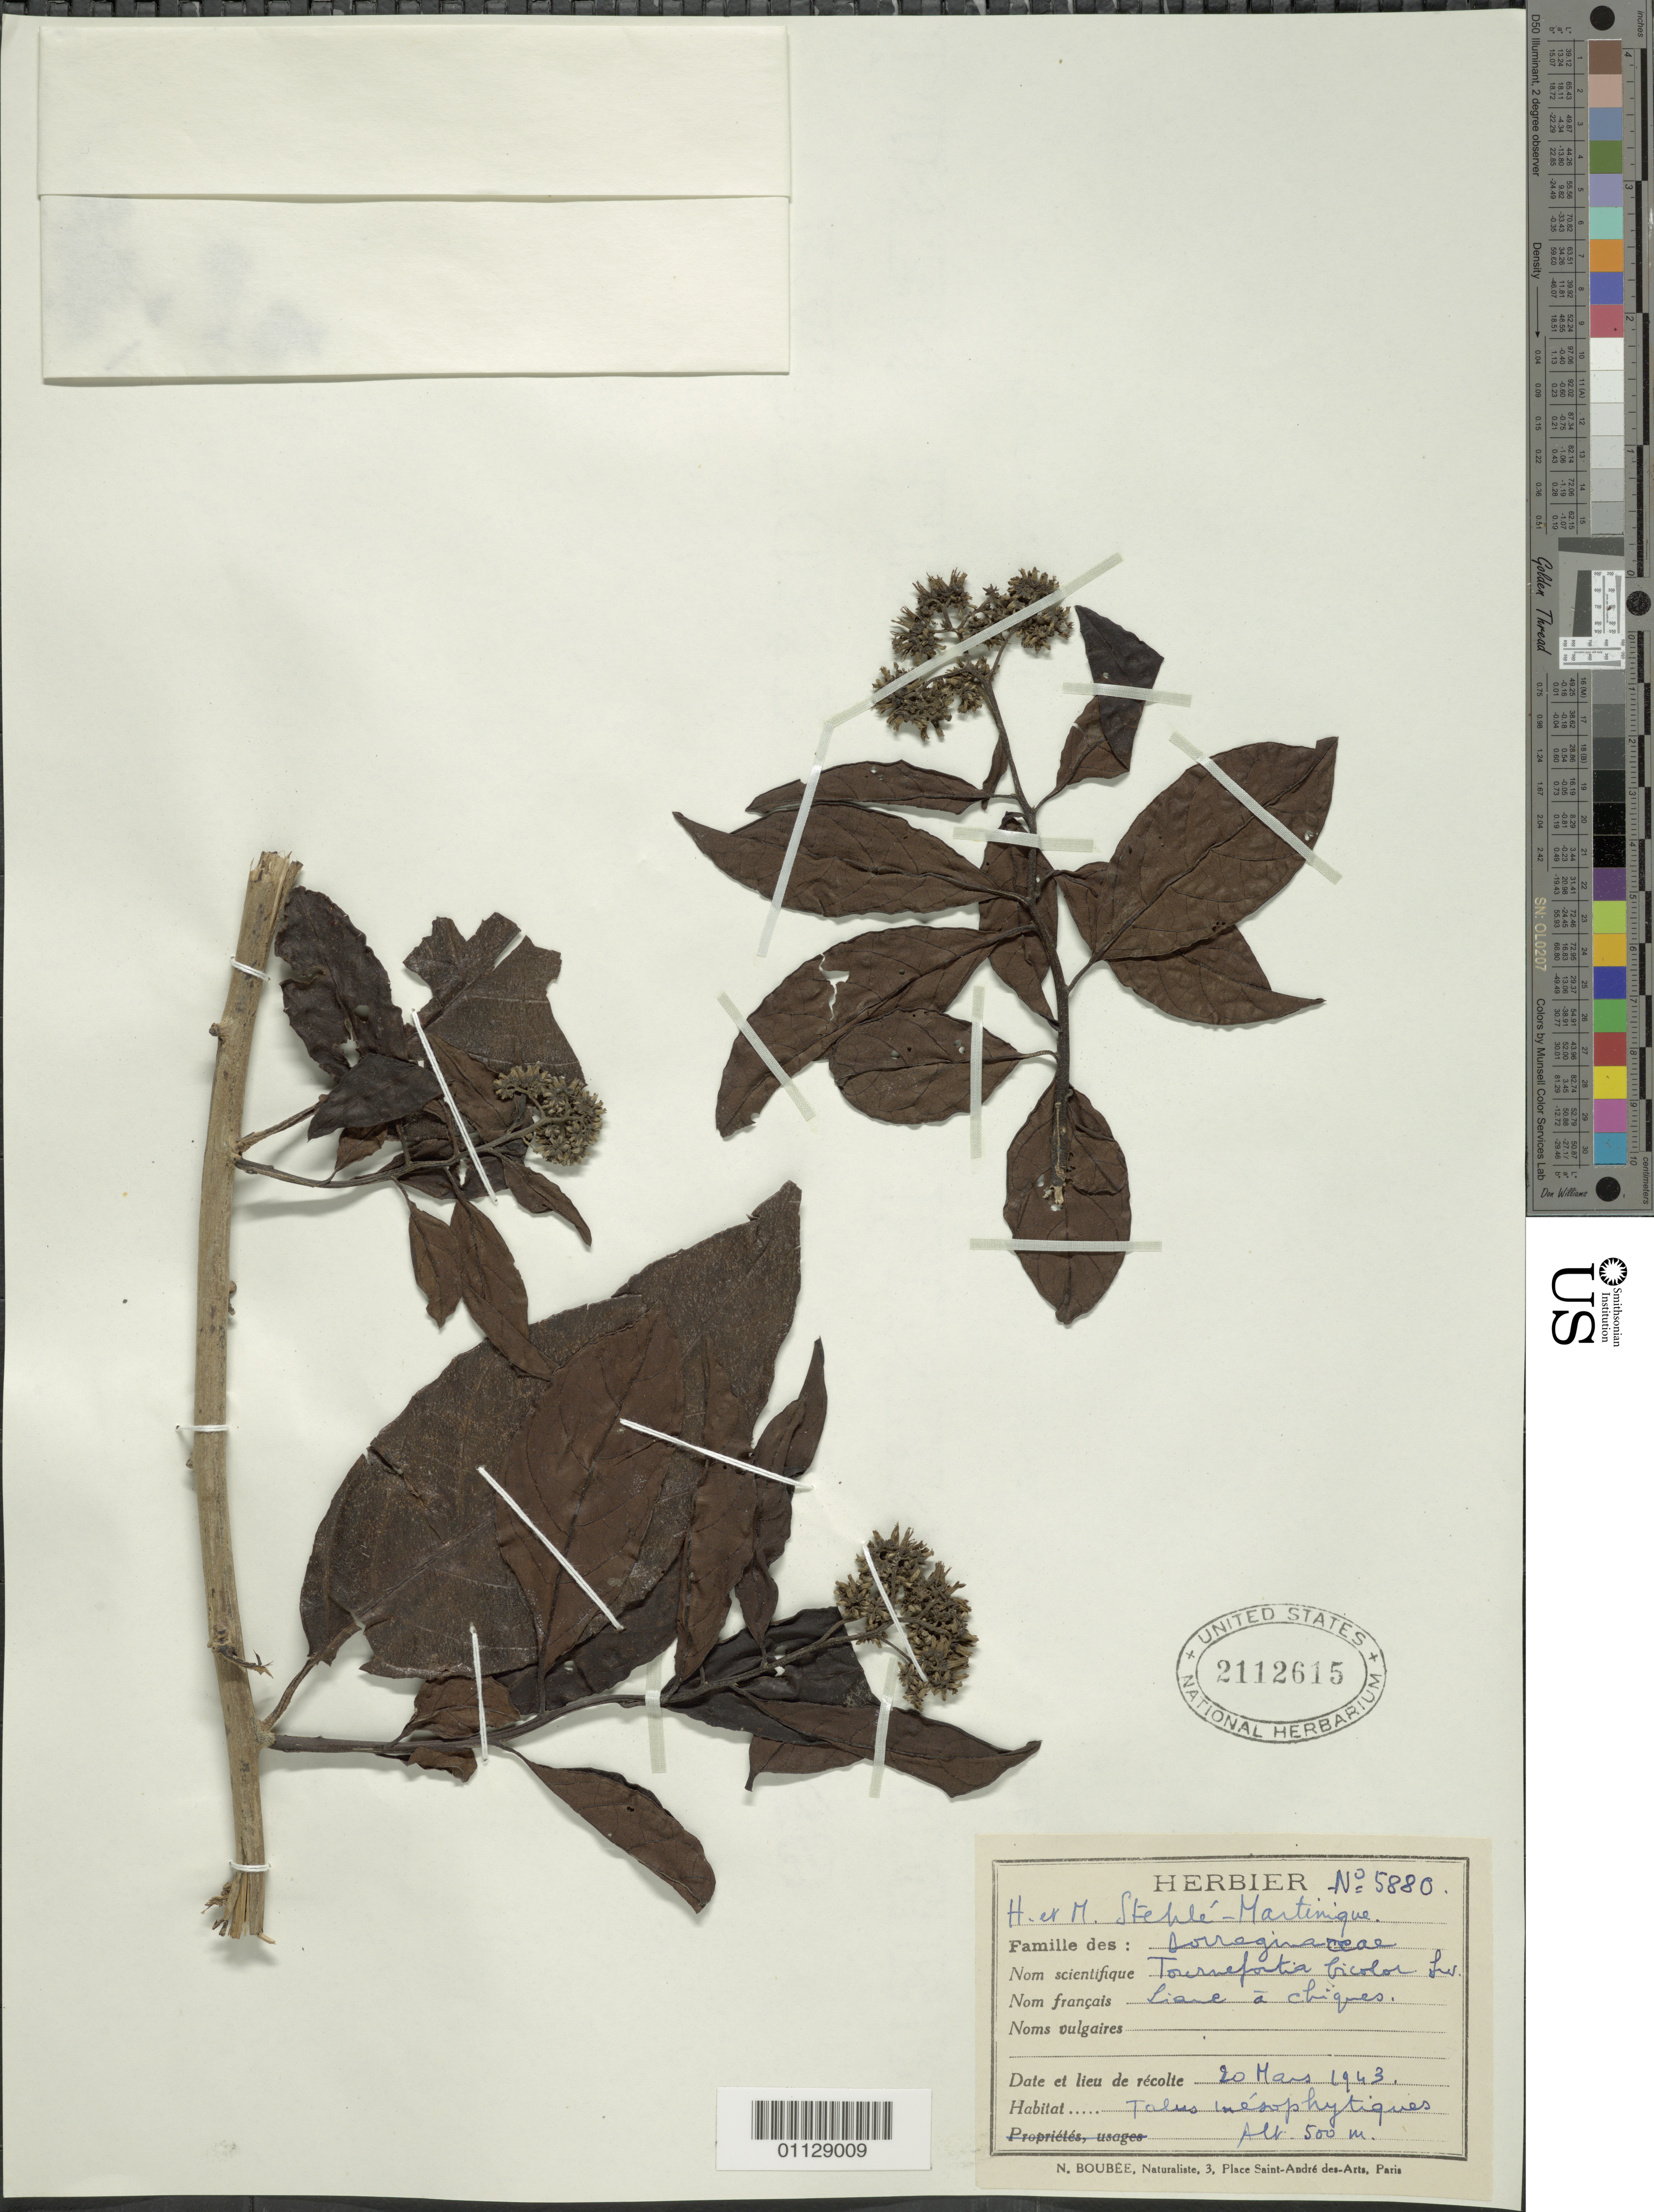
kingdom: Plantae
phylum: Tracheophyta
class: Magnoliopsida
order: Boraginales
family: Heliotropiaceae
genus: Tournefortia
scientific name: Tournefortia bicolor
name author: Sw.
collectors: H. Stehlé & H. Stehlé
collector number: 5880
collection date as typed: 20 Mar 1943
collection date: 1943-03-20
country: Martinique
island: Martinique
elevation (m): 500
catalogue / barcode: US 2112615